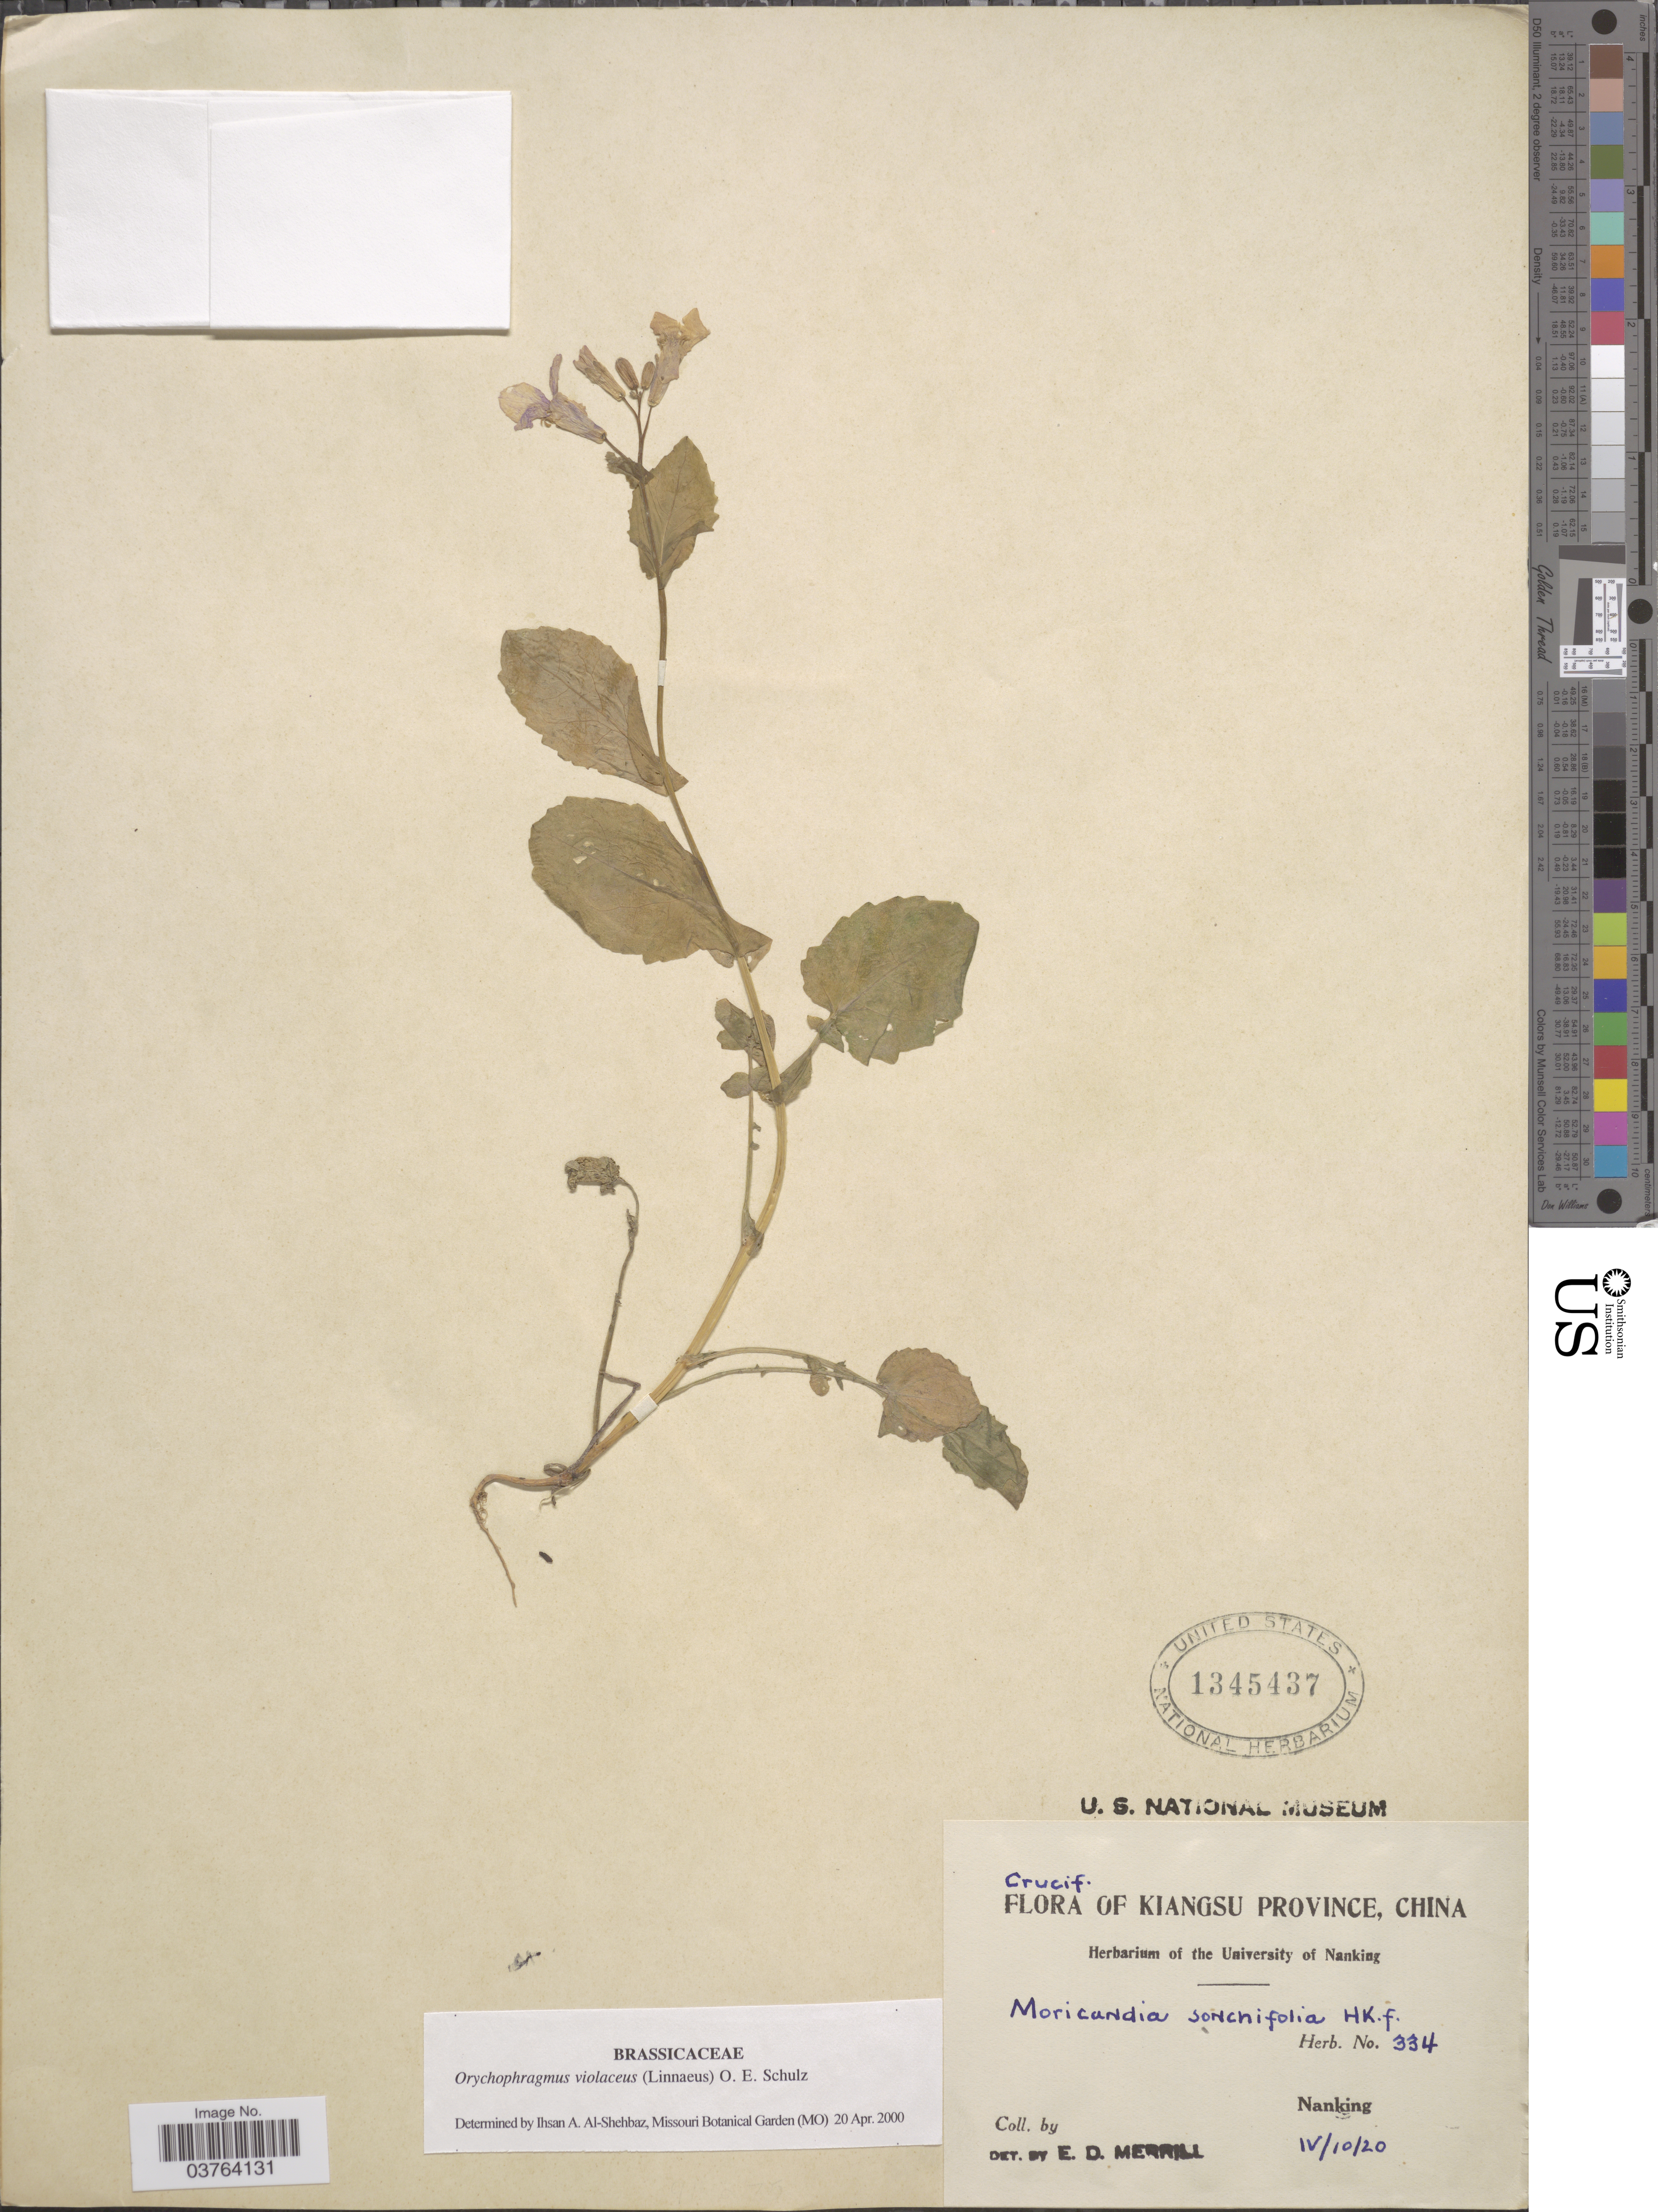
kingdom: Plantae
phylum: Tracheophyta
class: Magnoliopsida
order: Brassicales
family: Brassicaceae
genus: Orychophragmus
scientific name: Orychophragmus violaceus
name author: (L.) O.E. Schulz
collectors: ex herb. University of Nanking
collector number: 334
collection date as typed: Transcribed d/m/y: 10/4/20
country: China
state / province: Jiangsu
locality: Kiangsu Province. Nanking.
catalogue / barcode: US 1345437